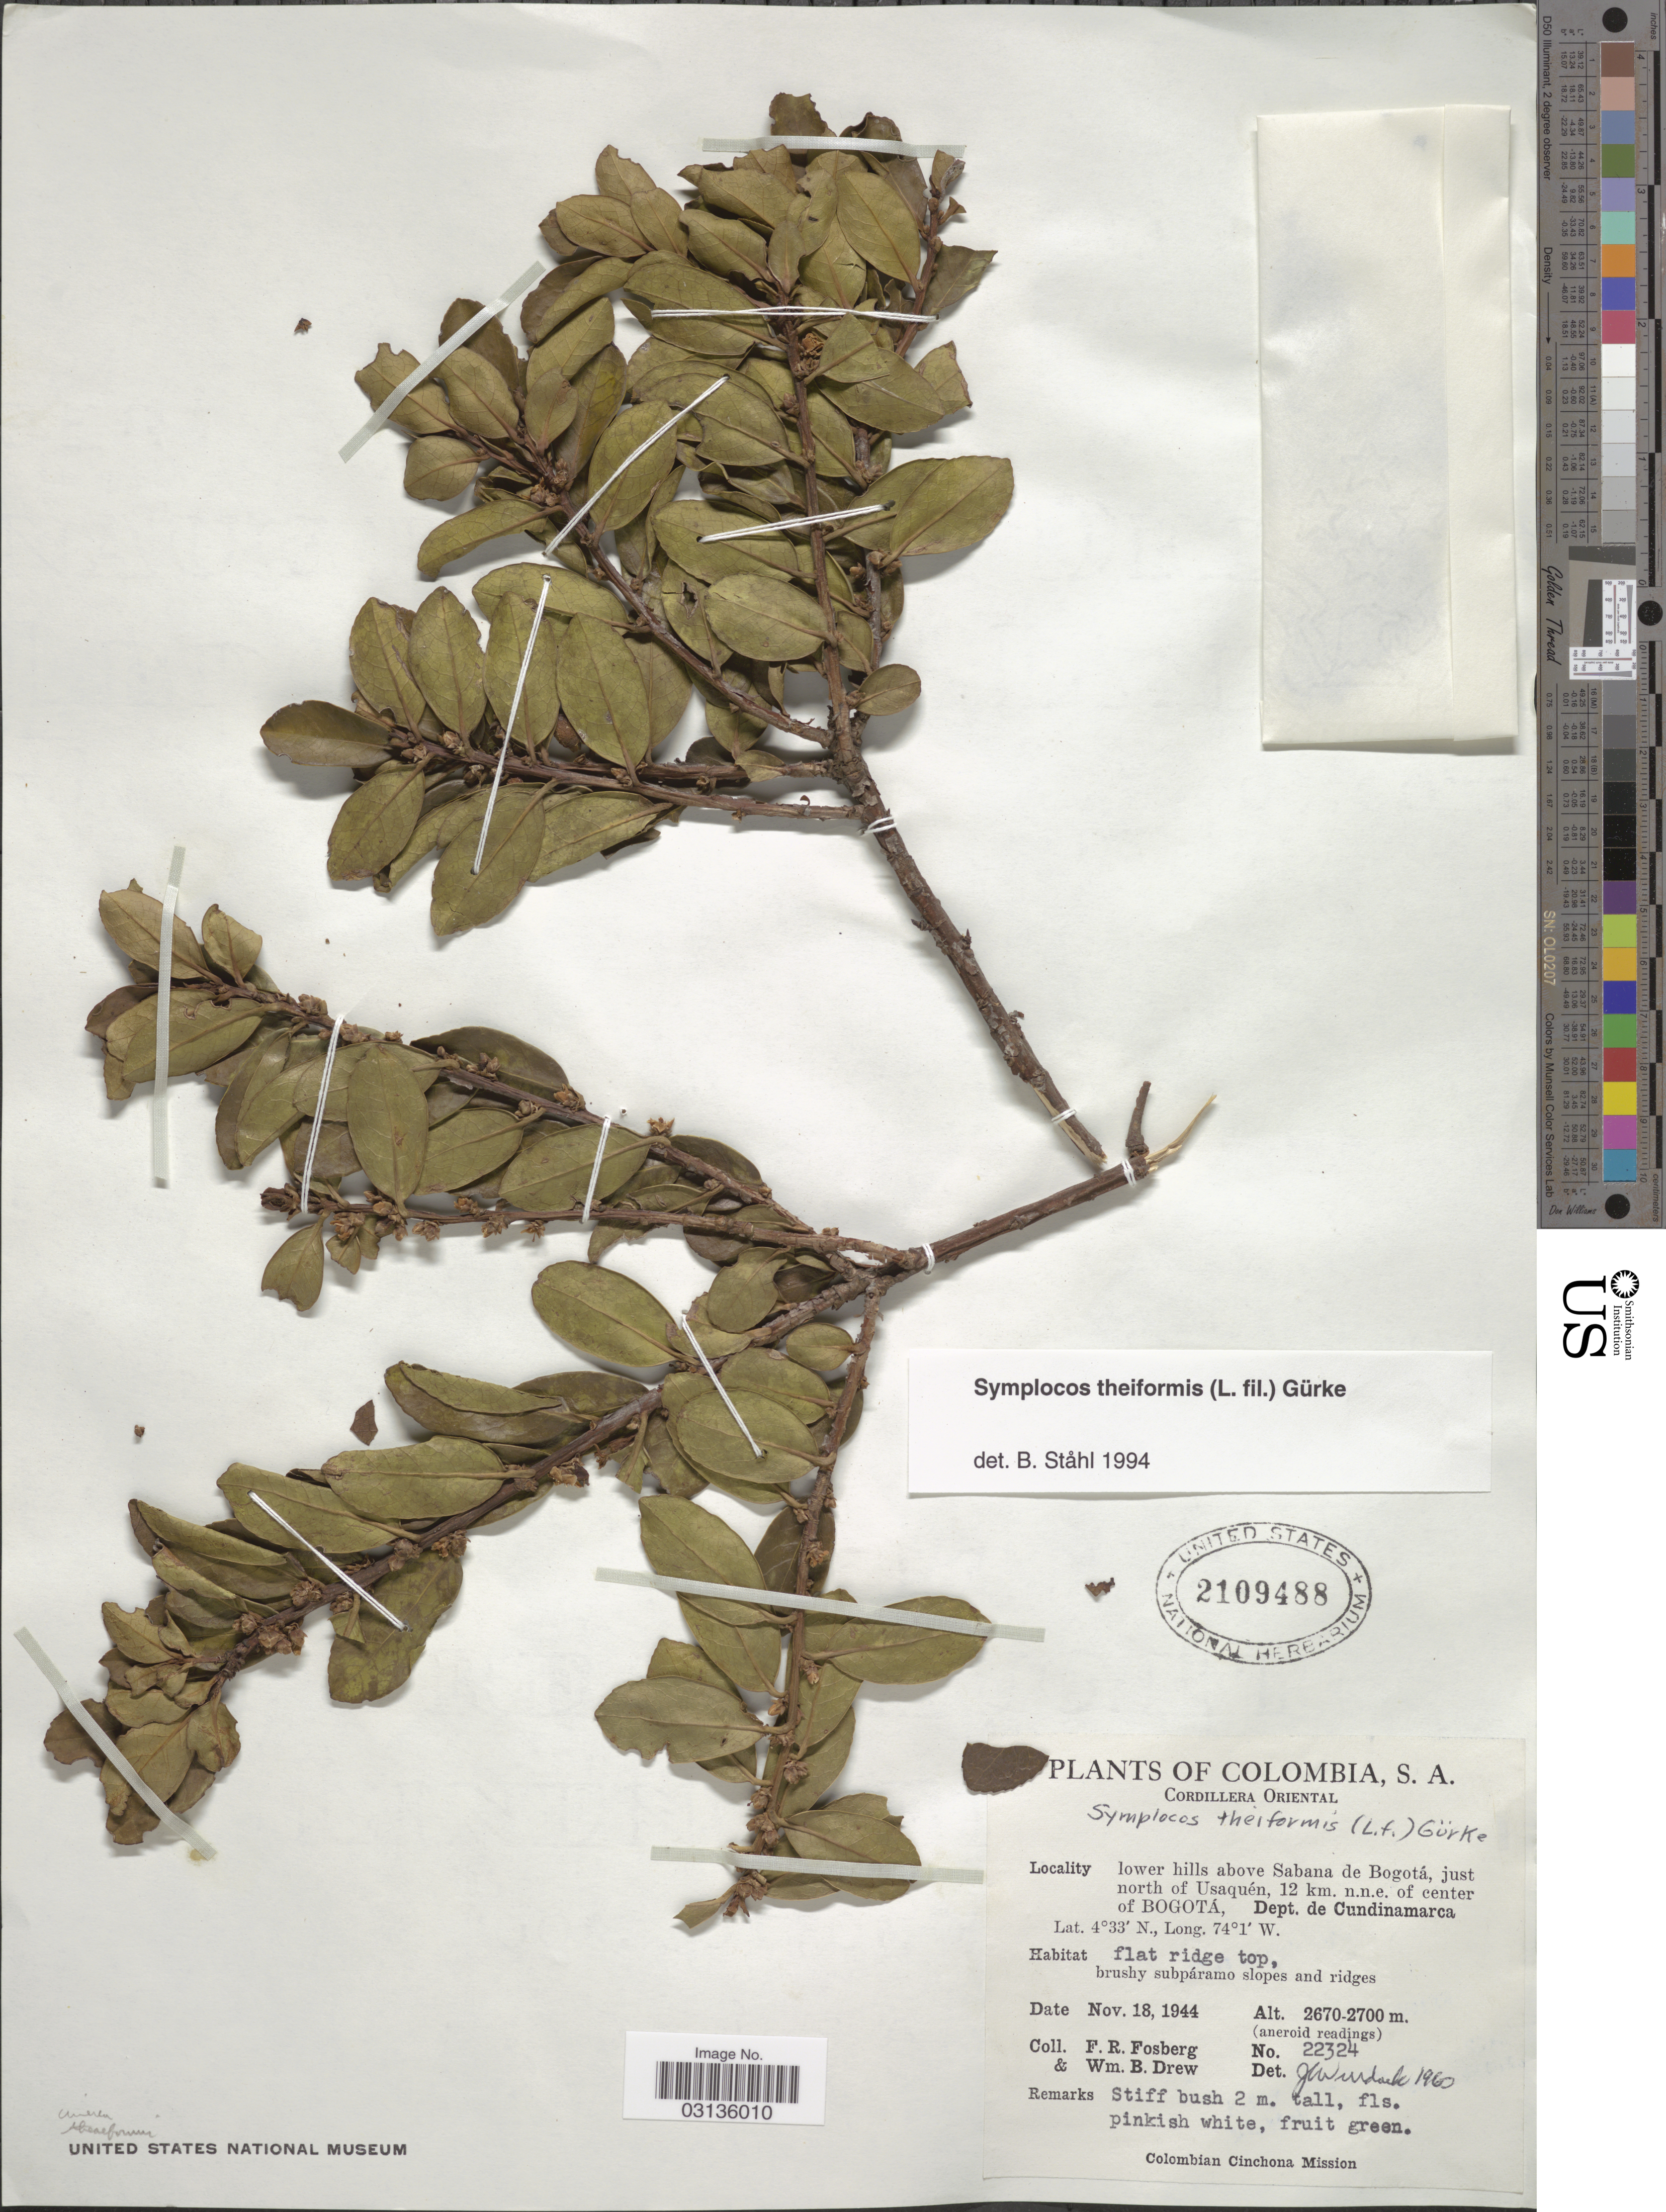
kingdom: Plantae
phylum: Tracheophyta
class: Magnoliopsida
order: Ericales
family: Symplocaceae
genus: Symplocos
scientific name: Symplocos theiformis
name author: (L. f.) Oken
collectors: F. R. Fosberg & W. B. Drew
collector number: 22324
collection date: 1944-11-18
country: Colombia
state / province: Cundinamarca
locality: Cordillera Oriental. Lower hills above Sabana de Bogotá, just north of Usaquén, 12 km. n.n.e. of center of Bogotá. Dept. de Cundinamarca.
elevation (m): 2670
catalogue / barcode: US 2109488